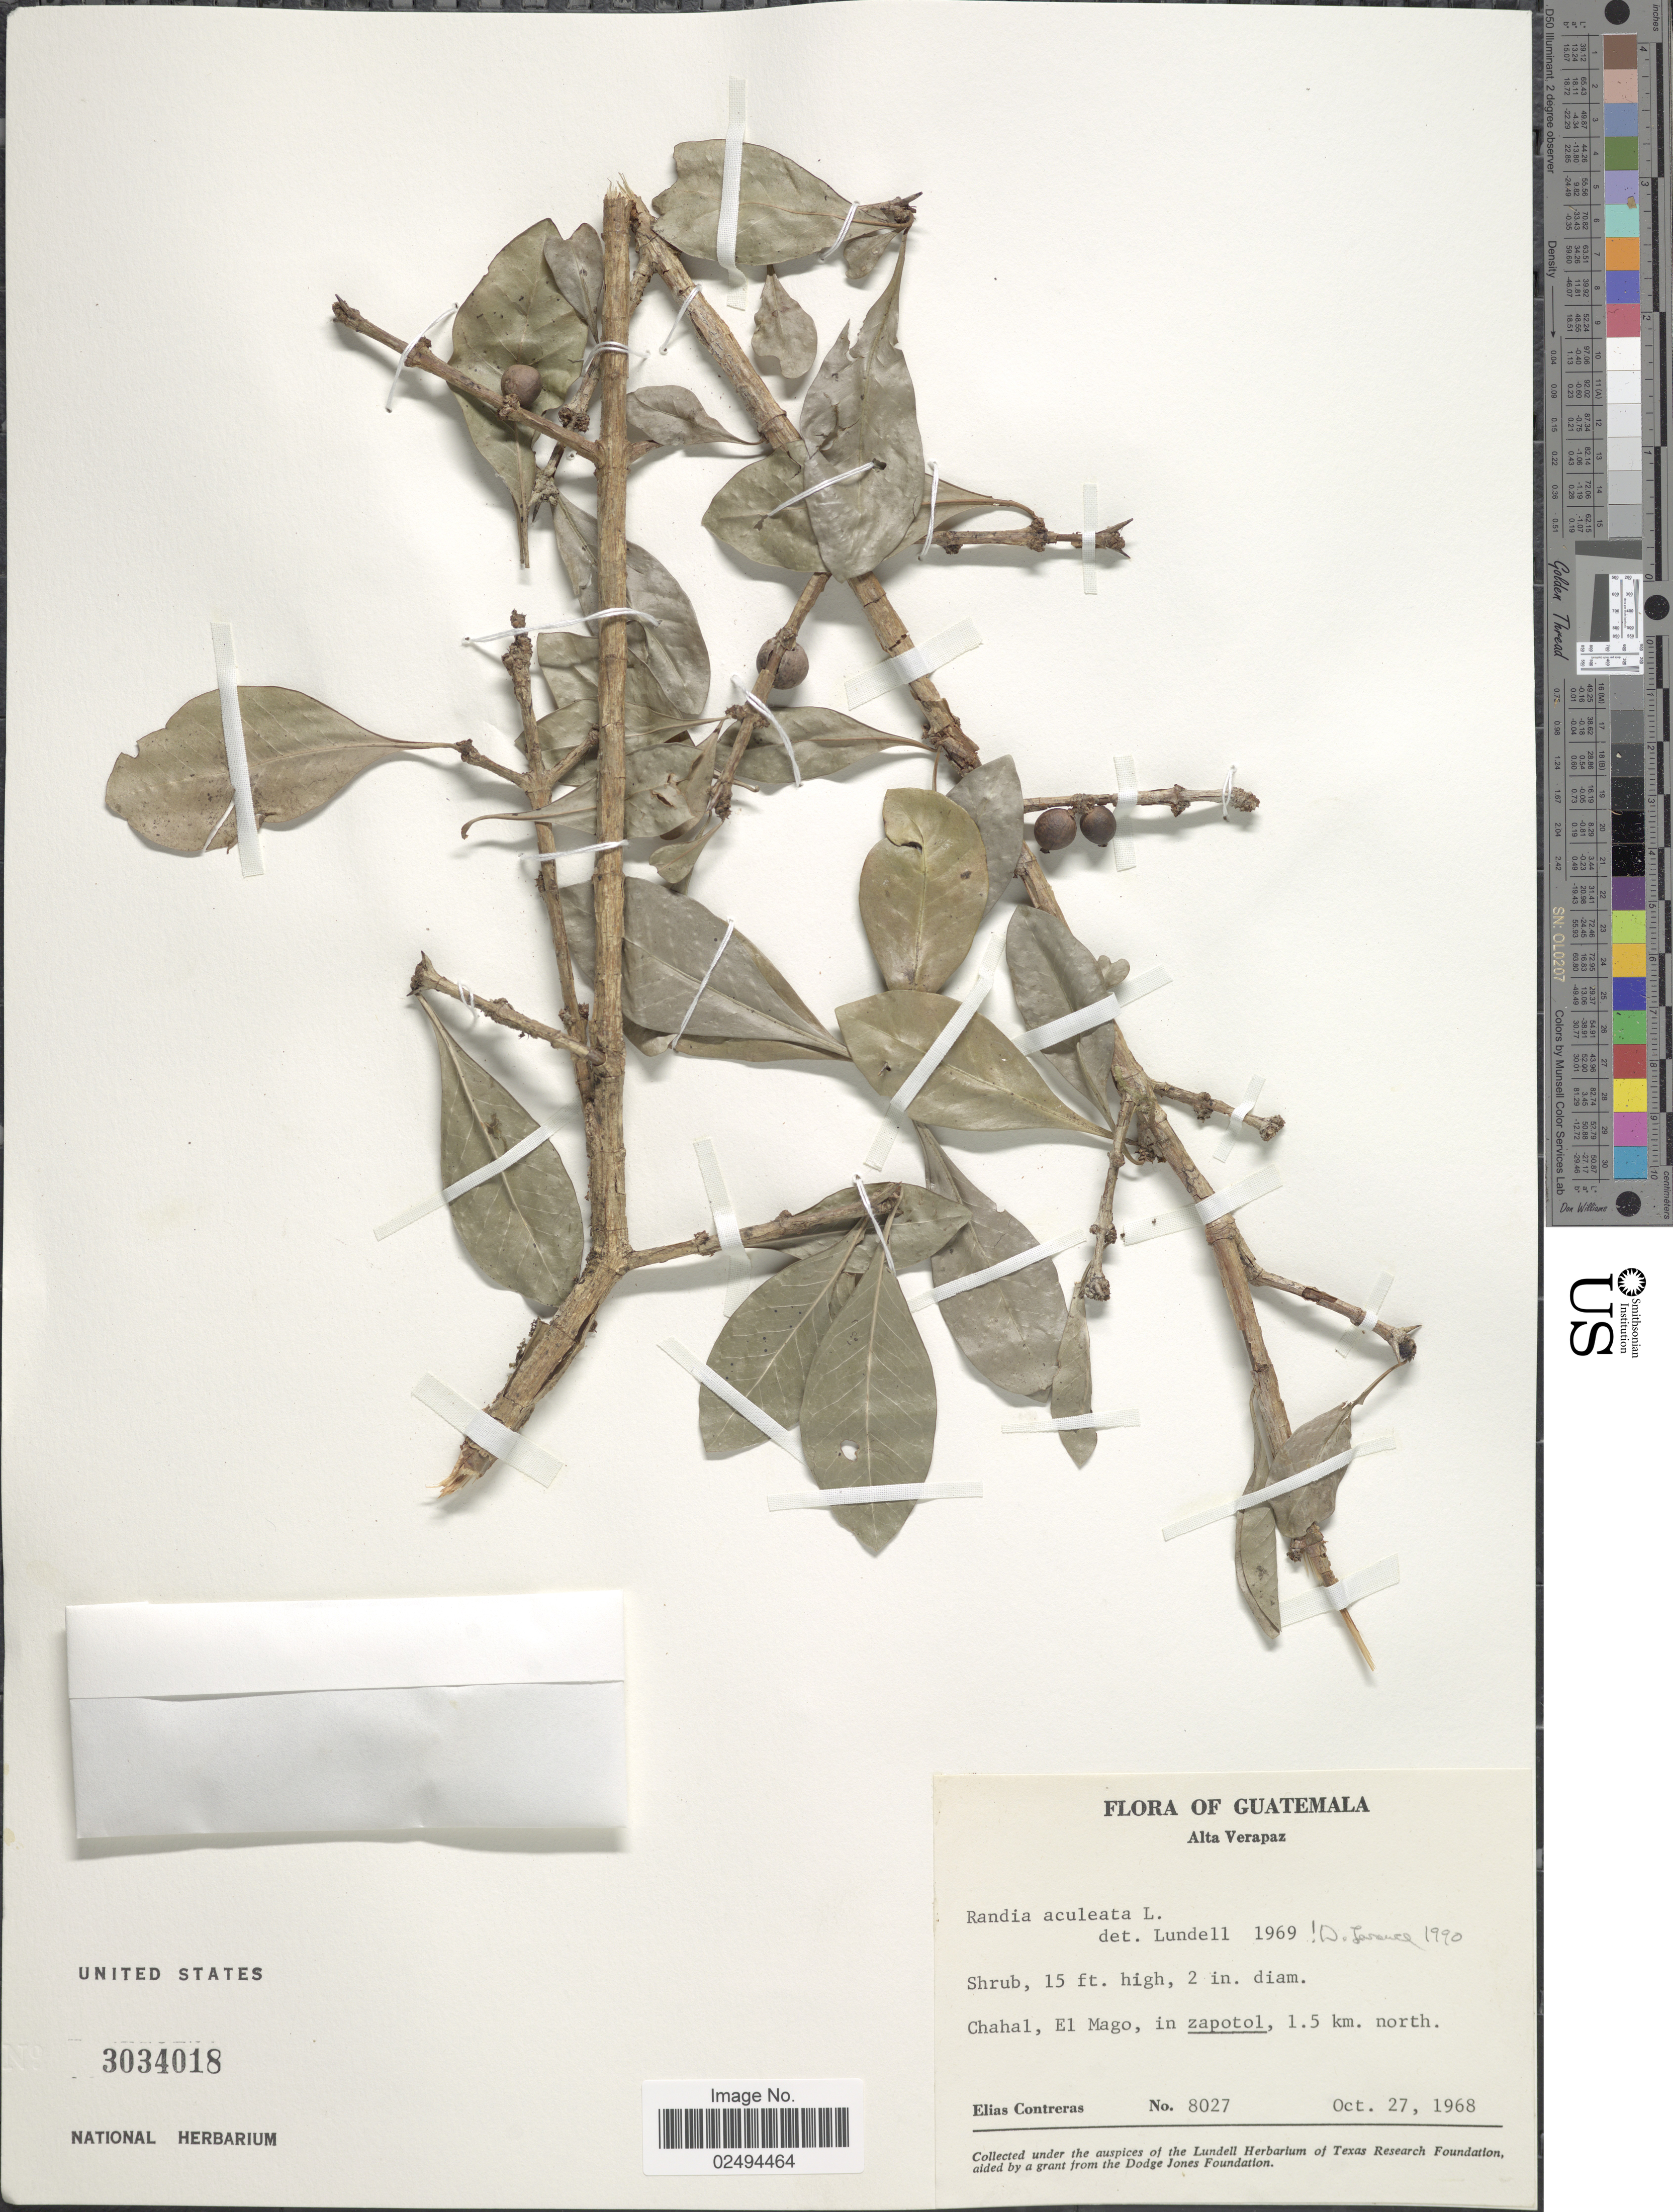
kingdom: Plantae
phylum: Tracheophyta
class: Magnoliopsida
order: Gentianales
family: Rubiaceae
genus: Randia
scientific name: Randia aculeata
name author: L.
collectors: E. Contreras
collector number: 8027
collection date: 1968-10-27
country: Guatemala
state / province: Alta Verapaz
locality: Chahal, El Mago, 1.5 km. north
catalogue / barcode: US 3034018